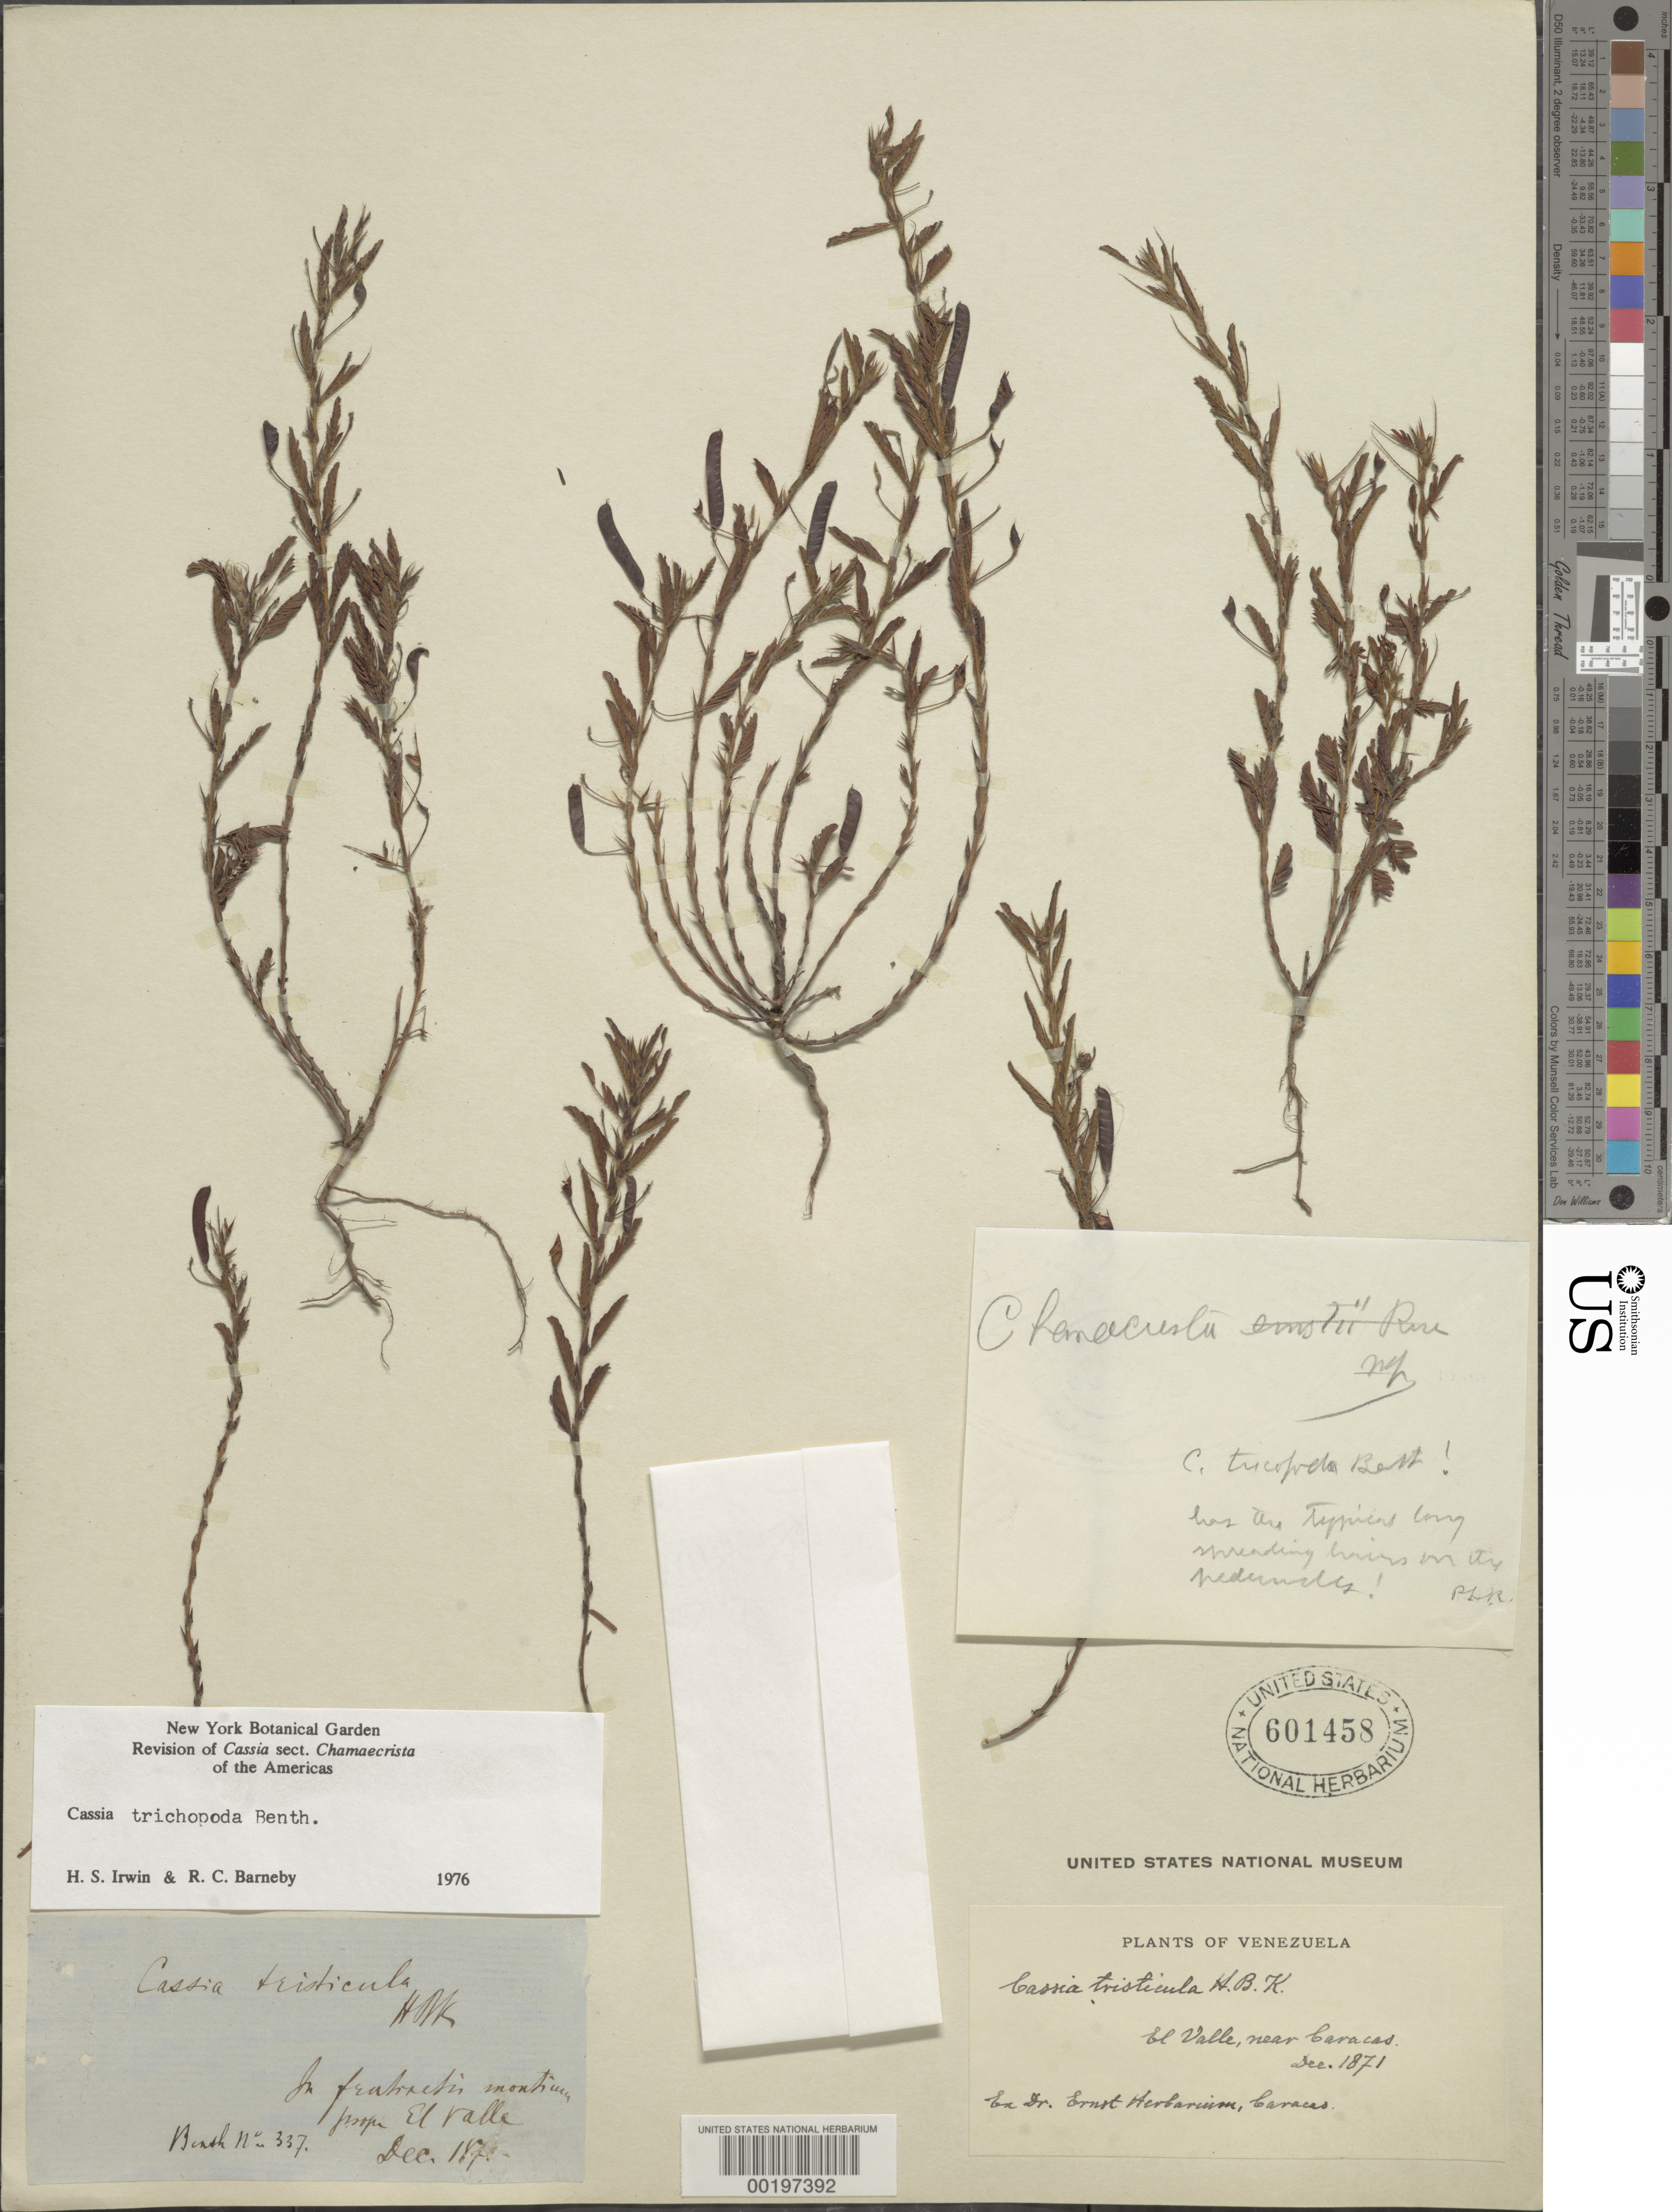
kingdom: Plantae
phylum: Tracheophyta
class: Magnoliopsida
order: Fabales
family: Fabaceae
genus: Chamaecrista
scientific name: Chamaecrista trichopoda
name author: (Benth.) Britton & Rose ex Britton & Killip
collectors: -. Bensh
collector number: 337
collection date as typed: Dec 1871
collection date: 1871-12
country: Venezuela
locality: El valle, near caracas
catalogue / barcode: US 601458